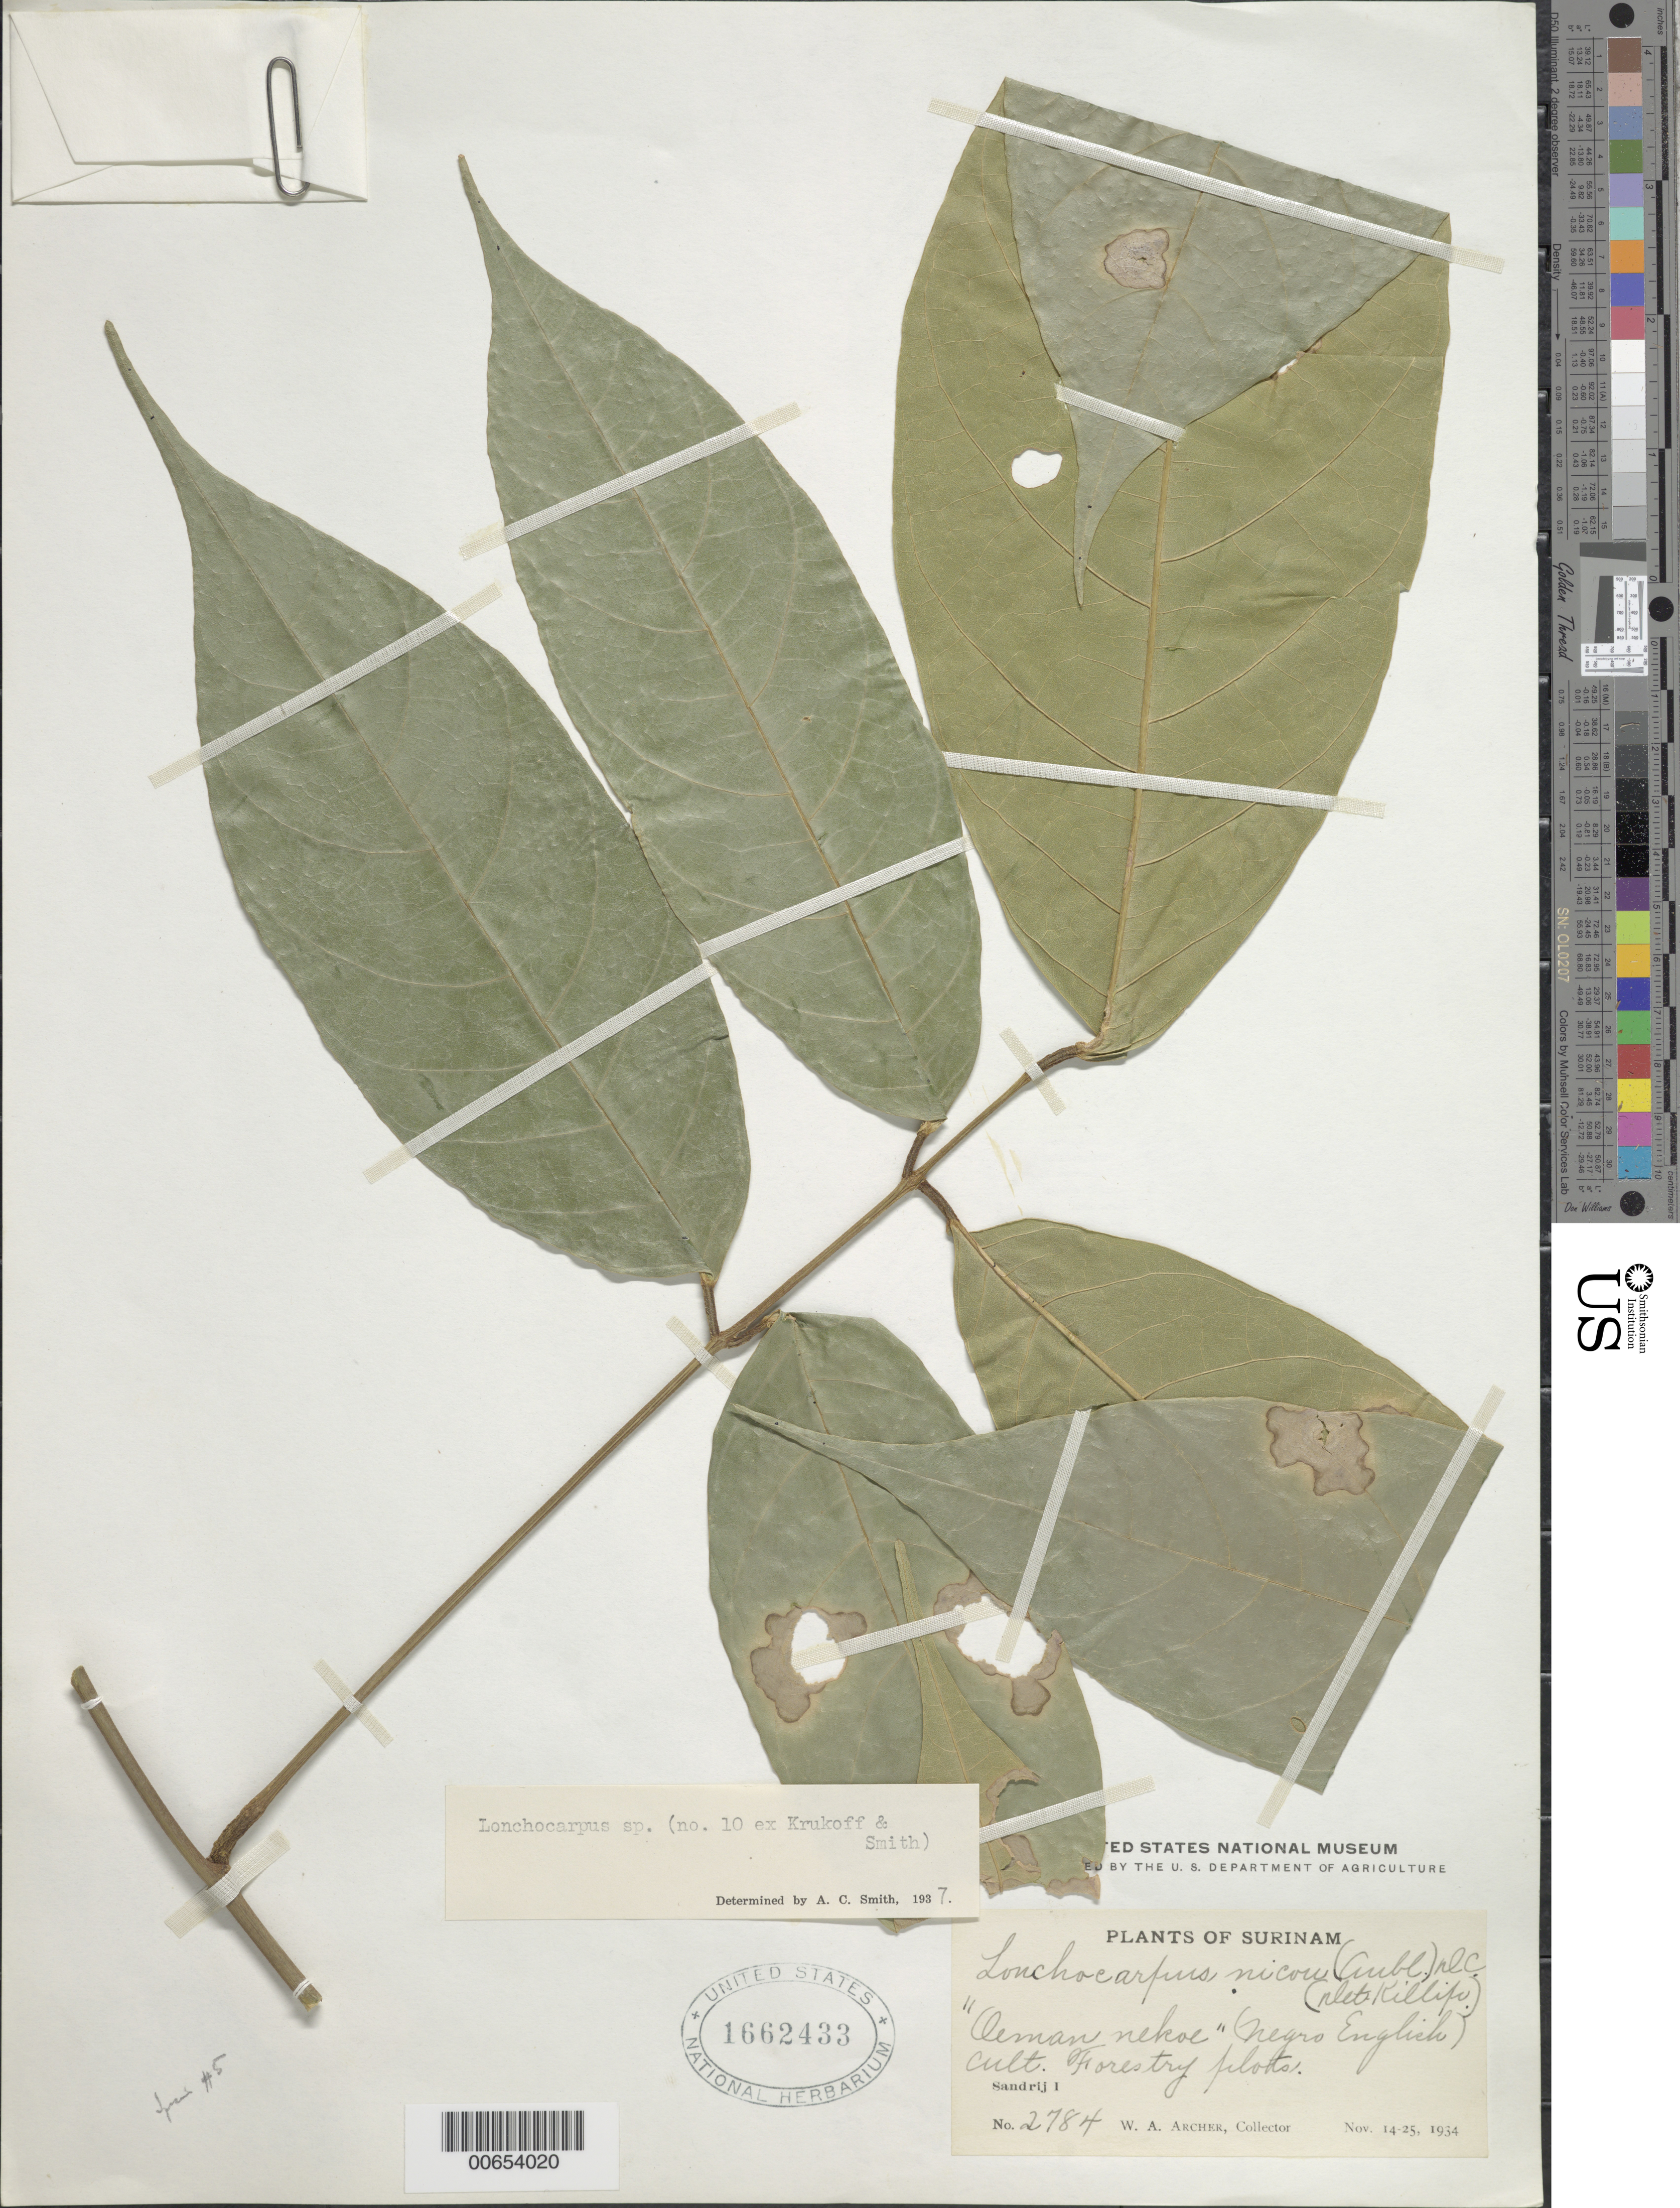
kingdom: Plantae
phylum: Tracheophyta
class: Magnoliopsida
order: Fabales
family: Fabaceae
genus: Lonchocarpus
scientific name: Lonchocarpus nicou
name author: DC.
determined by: Killip, Ellsworth P.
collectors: W. A. Archer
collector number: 2784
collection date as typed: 14-Nov-34 to 25-Nov-34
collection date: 1934-11-14/1934-11-25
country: Suriname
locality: Zanderij I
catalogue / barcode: US 1662433